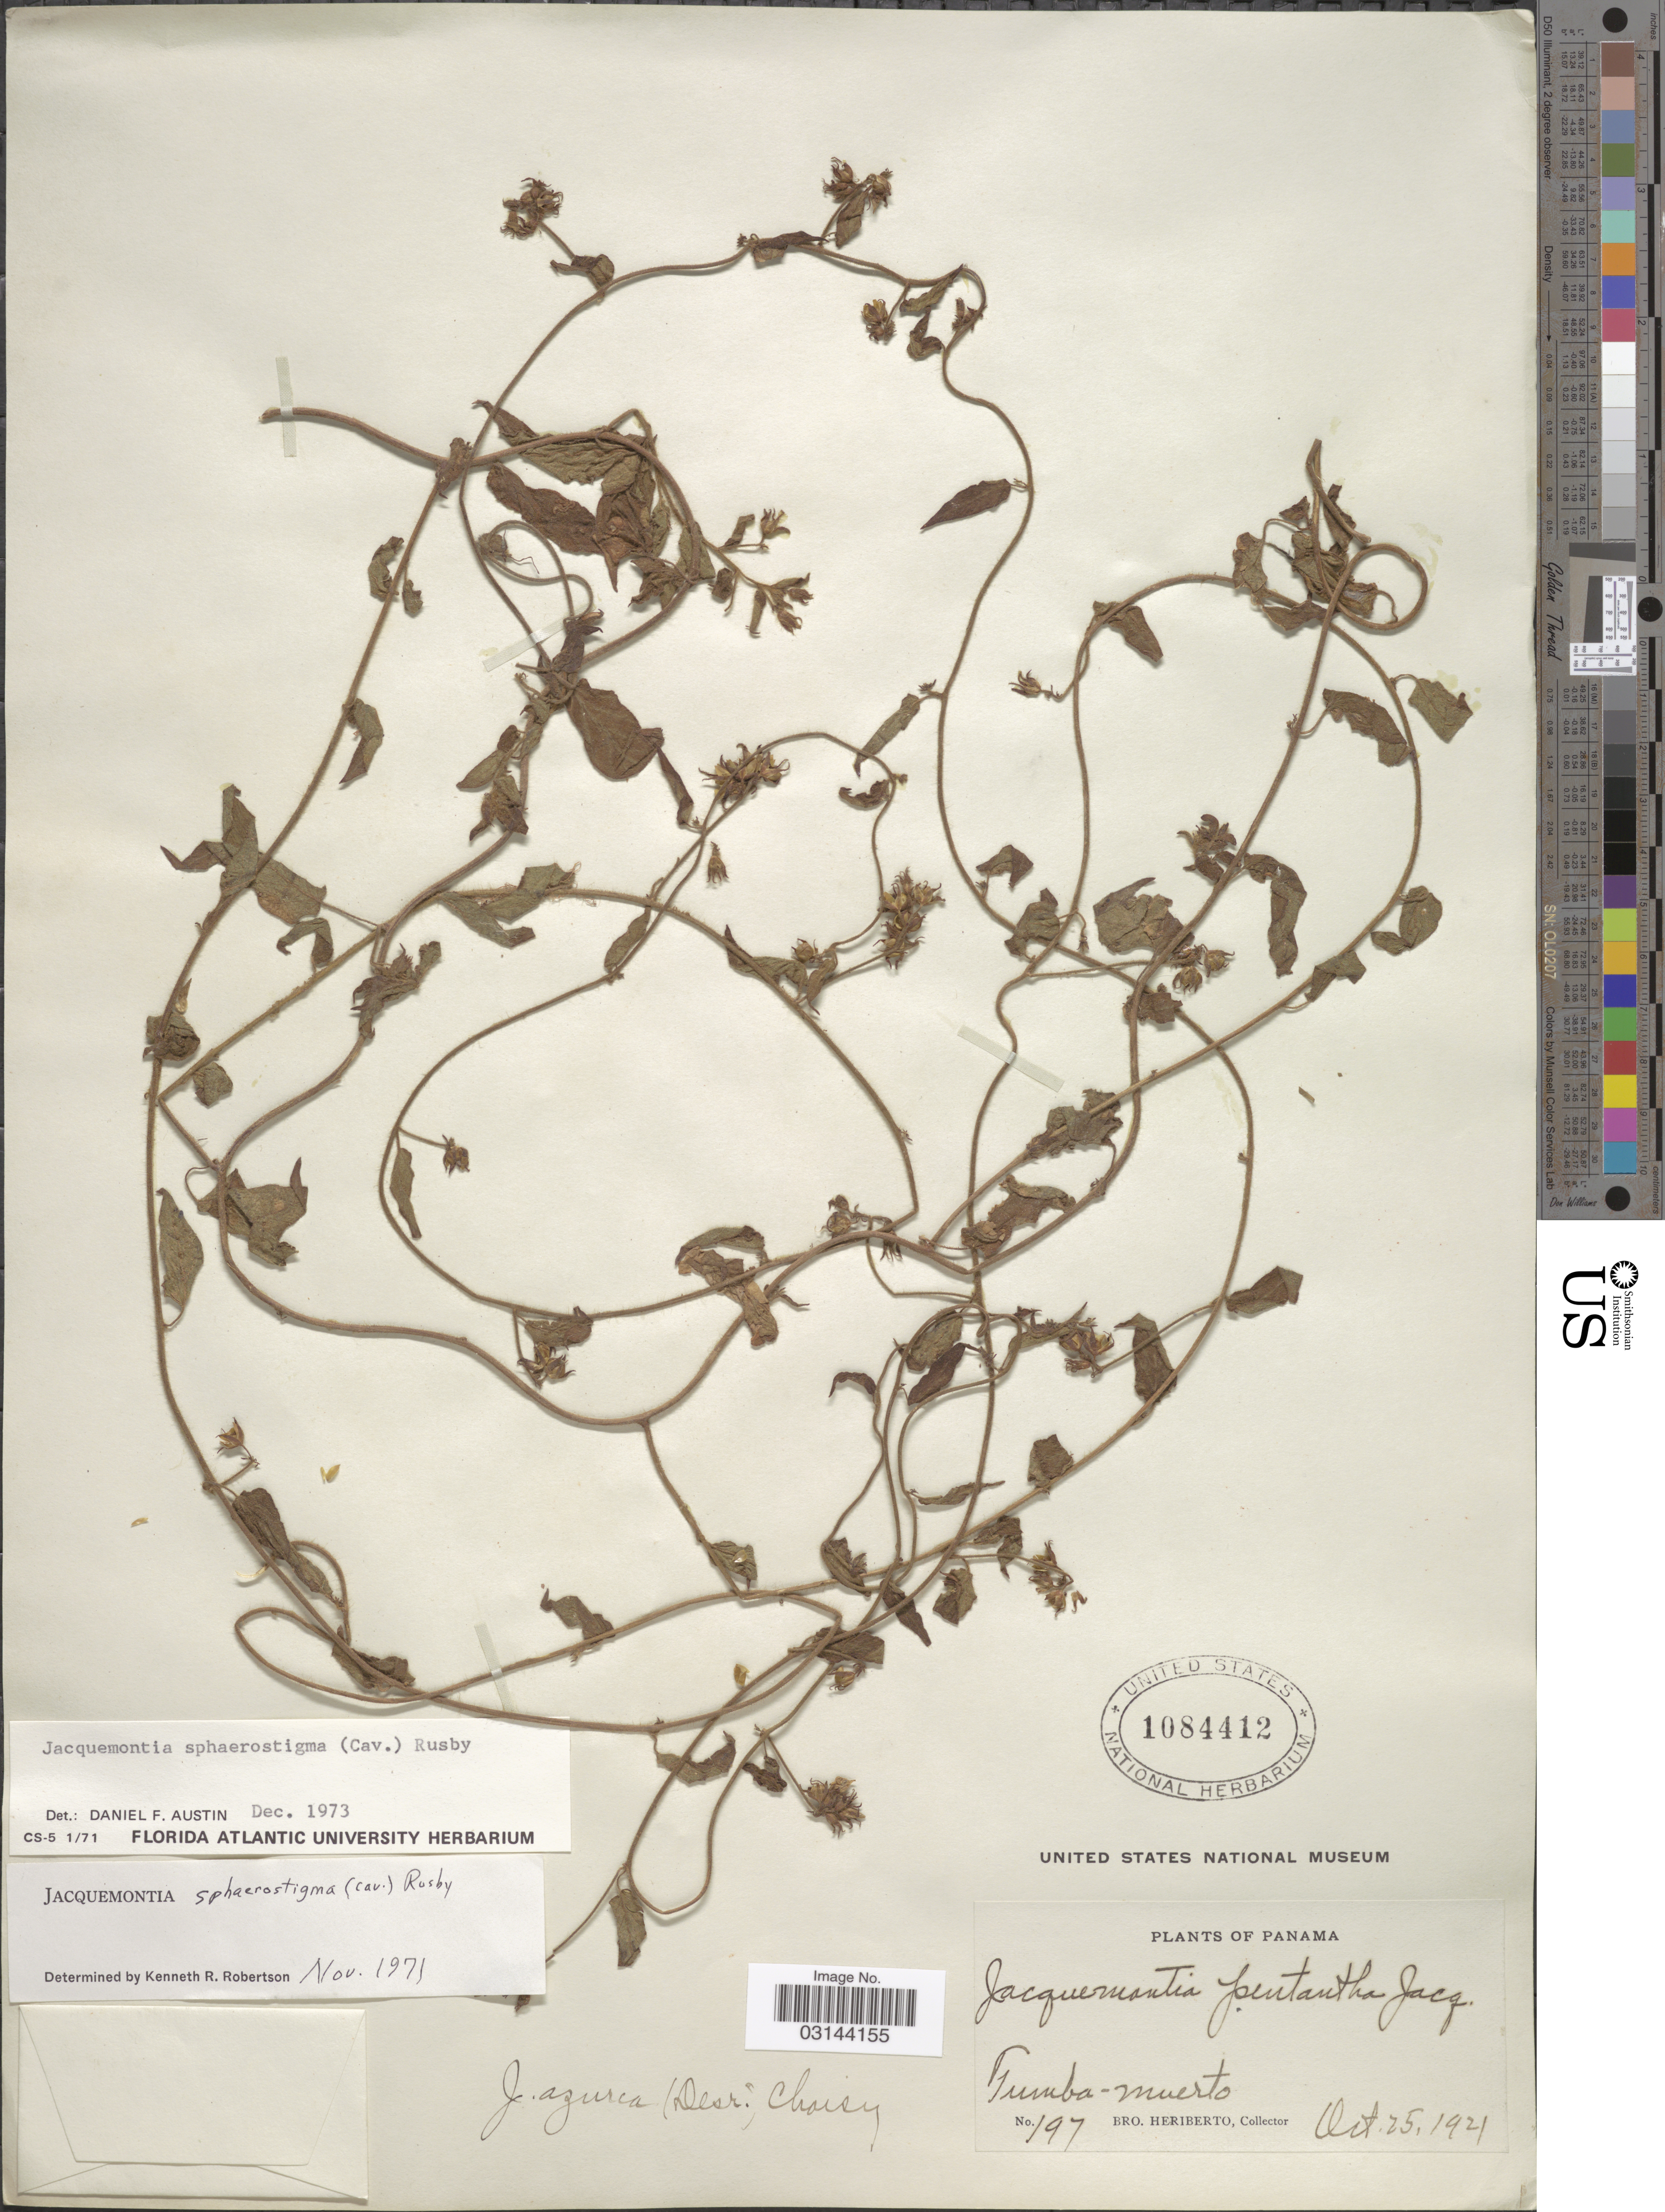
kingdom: Plantae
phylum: Tracheophyta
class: Magnoliopsida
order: Solanales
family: Convolvulaceae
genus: Jacquemontia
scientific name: Jacquemontia sphaerostigma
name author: (Cav.) Rusby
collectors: B. Heriberto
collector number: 197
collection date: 1921-10-25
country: Panama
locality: Tumba-muerto.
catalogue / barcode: US 1084412